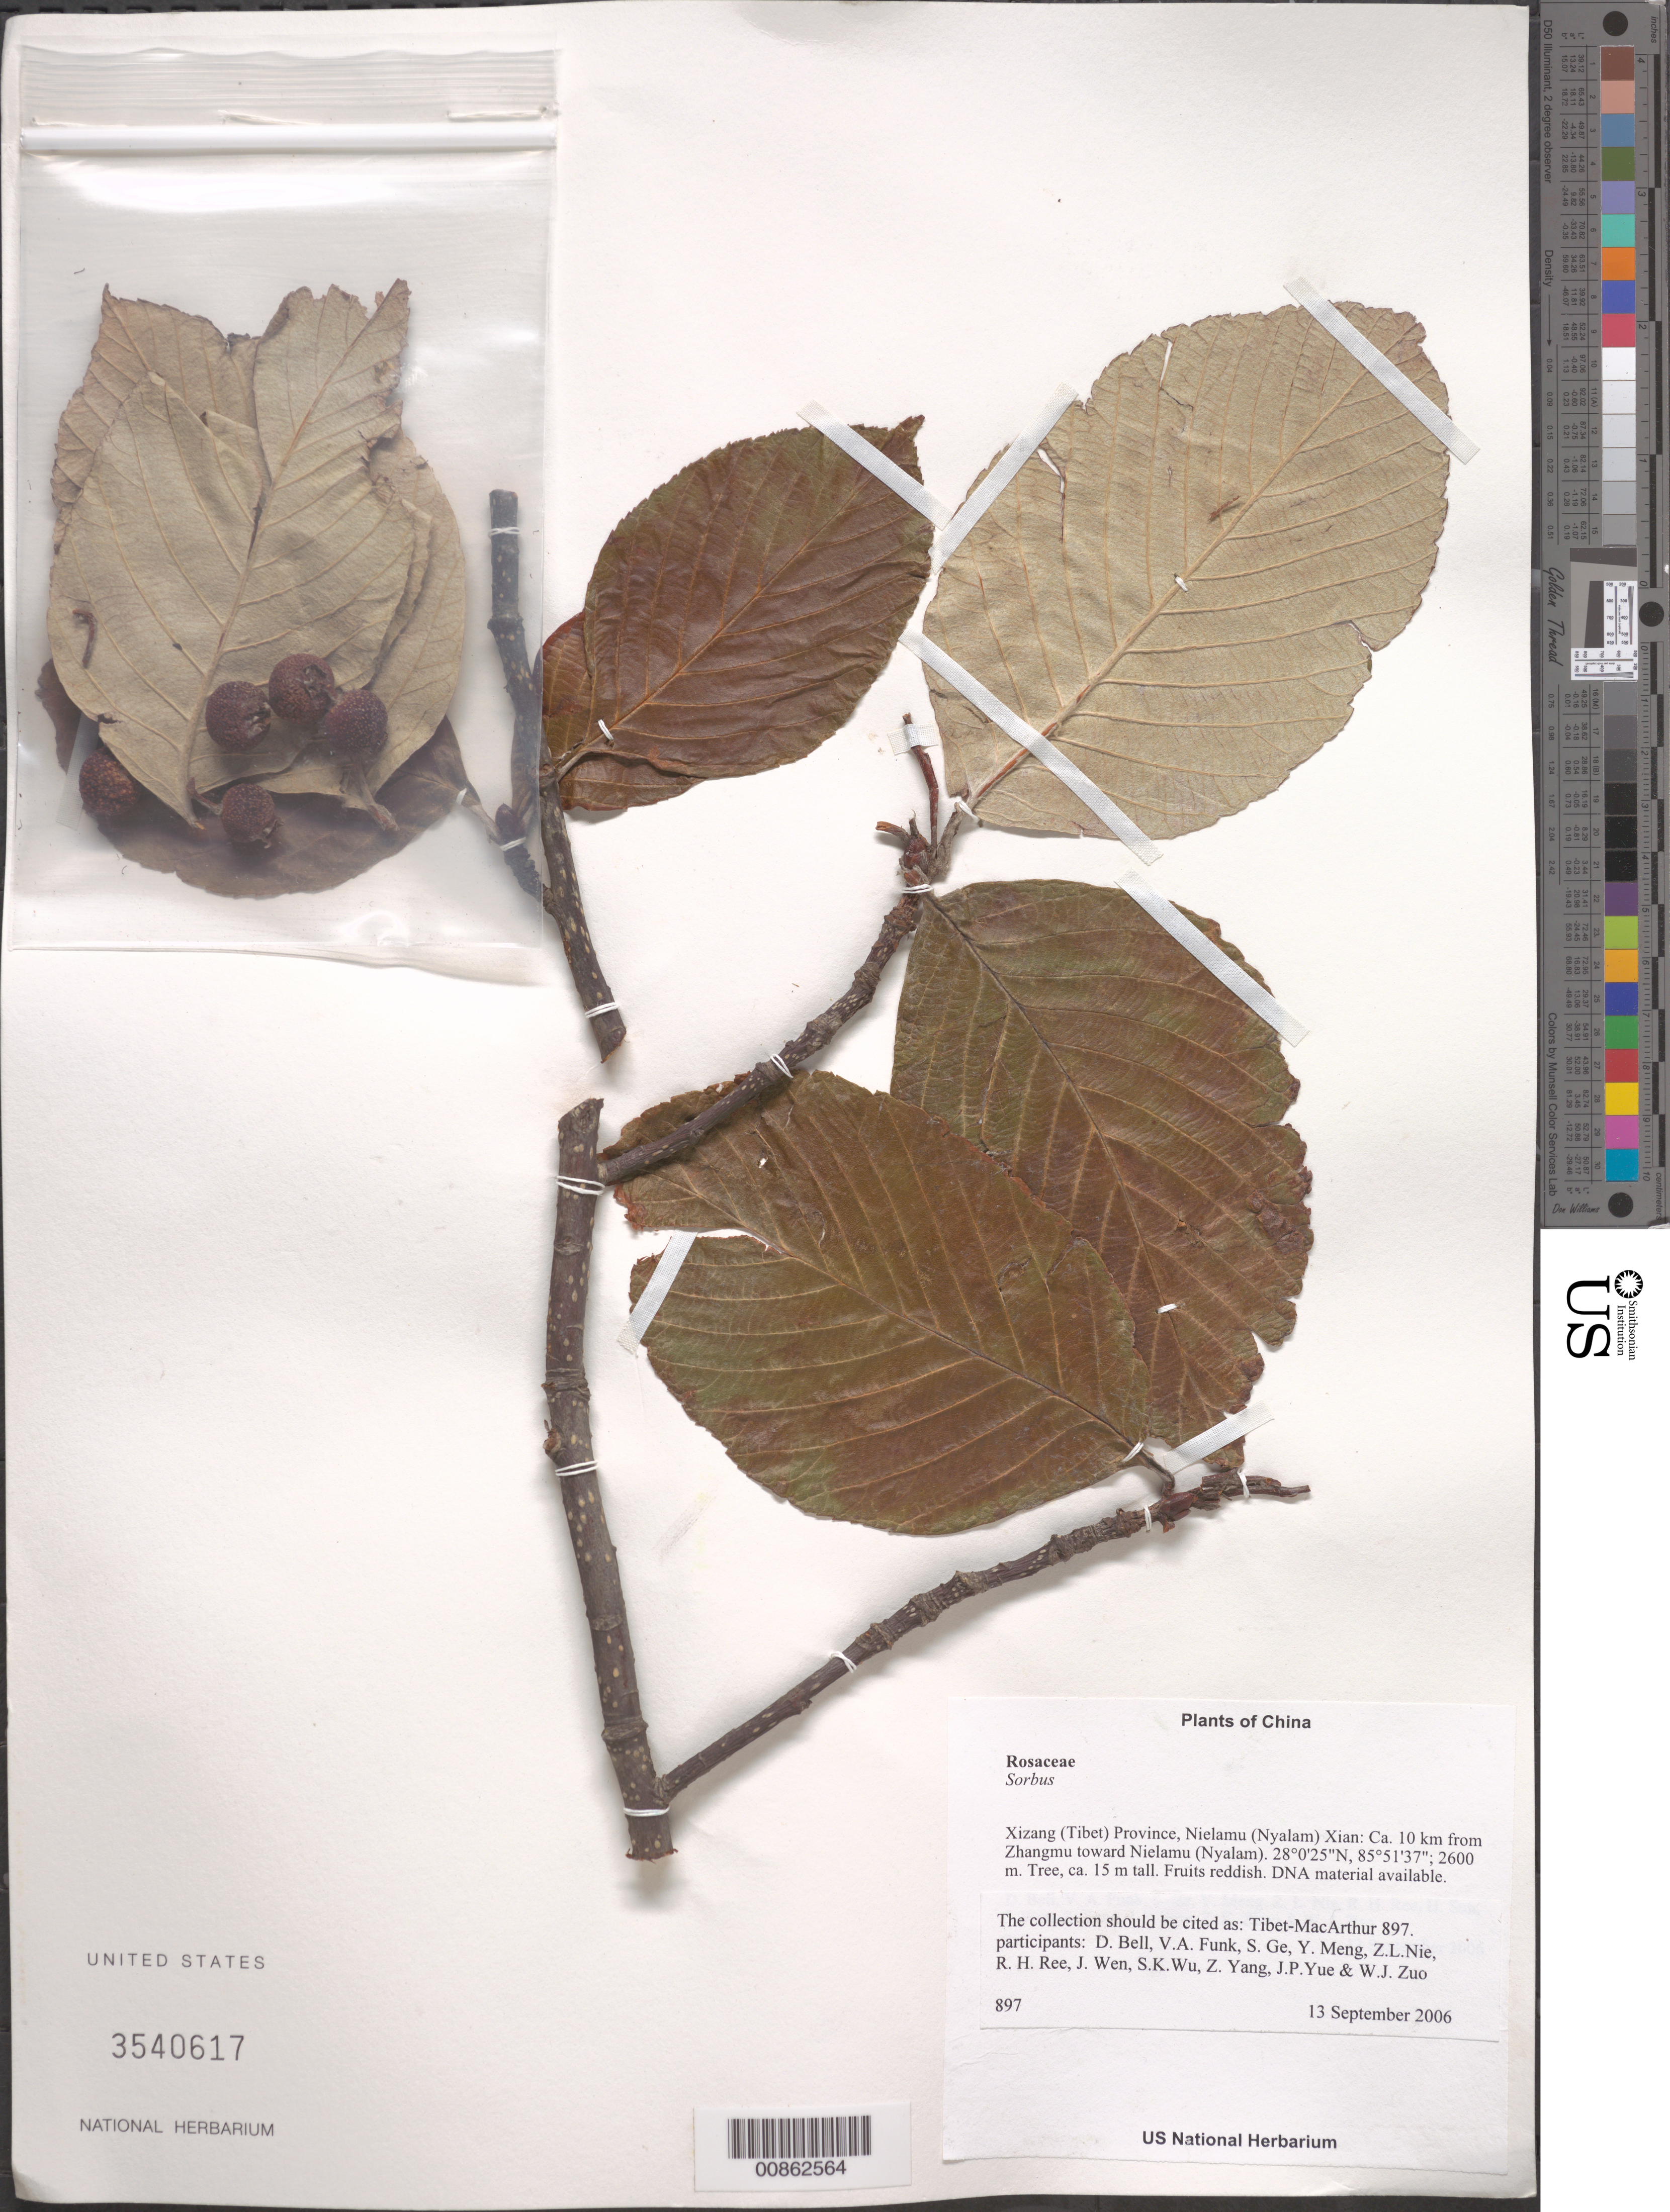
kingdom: Plantae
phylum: Tracheophyta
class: Magnoliopsida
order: Rosales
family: Rosaceae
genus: Sorbus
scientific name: Sorbus sp.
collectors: Tibet-MacArthur, D. A. Bell, V. Funk, S. Ge, Y. Meng, Z. Nie, R. Ree, H. Sun, J. Wen, Z. Yang, J. Yue, Z. Zhou & W. Zuo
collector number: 897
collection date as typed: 13 Sep 2006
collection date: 2006-09-13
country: China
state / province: Xizang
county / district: Nielamu (Nyalam) Xian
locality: Ca. 10 km from Zhangmu toward Nielamu (Nyalam).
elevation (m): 2600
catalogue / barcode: US 3540617